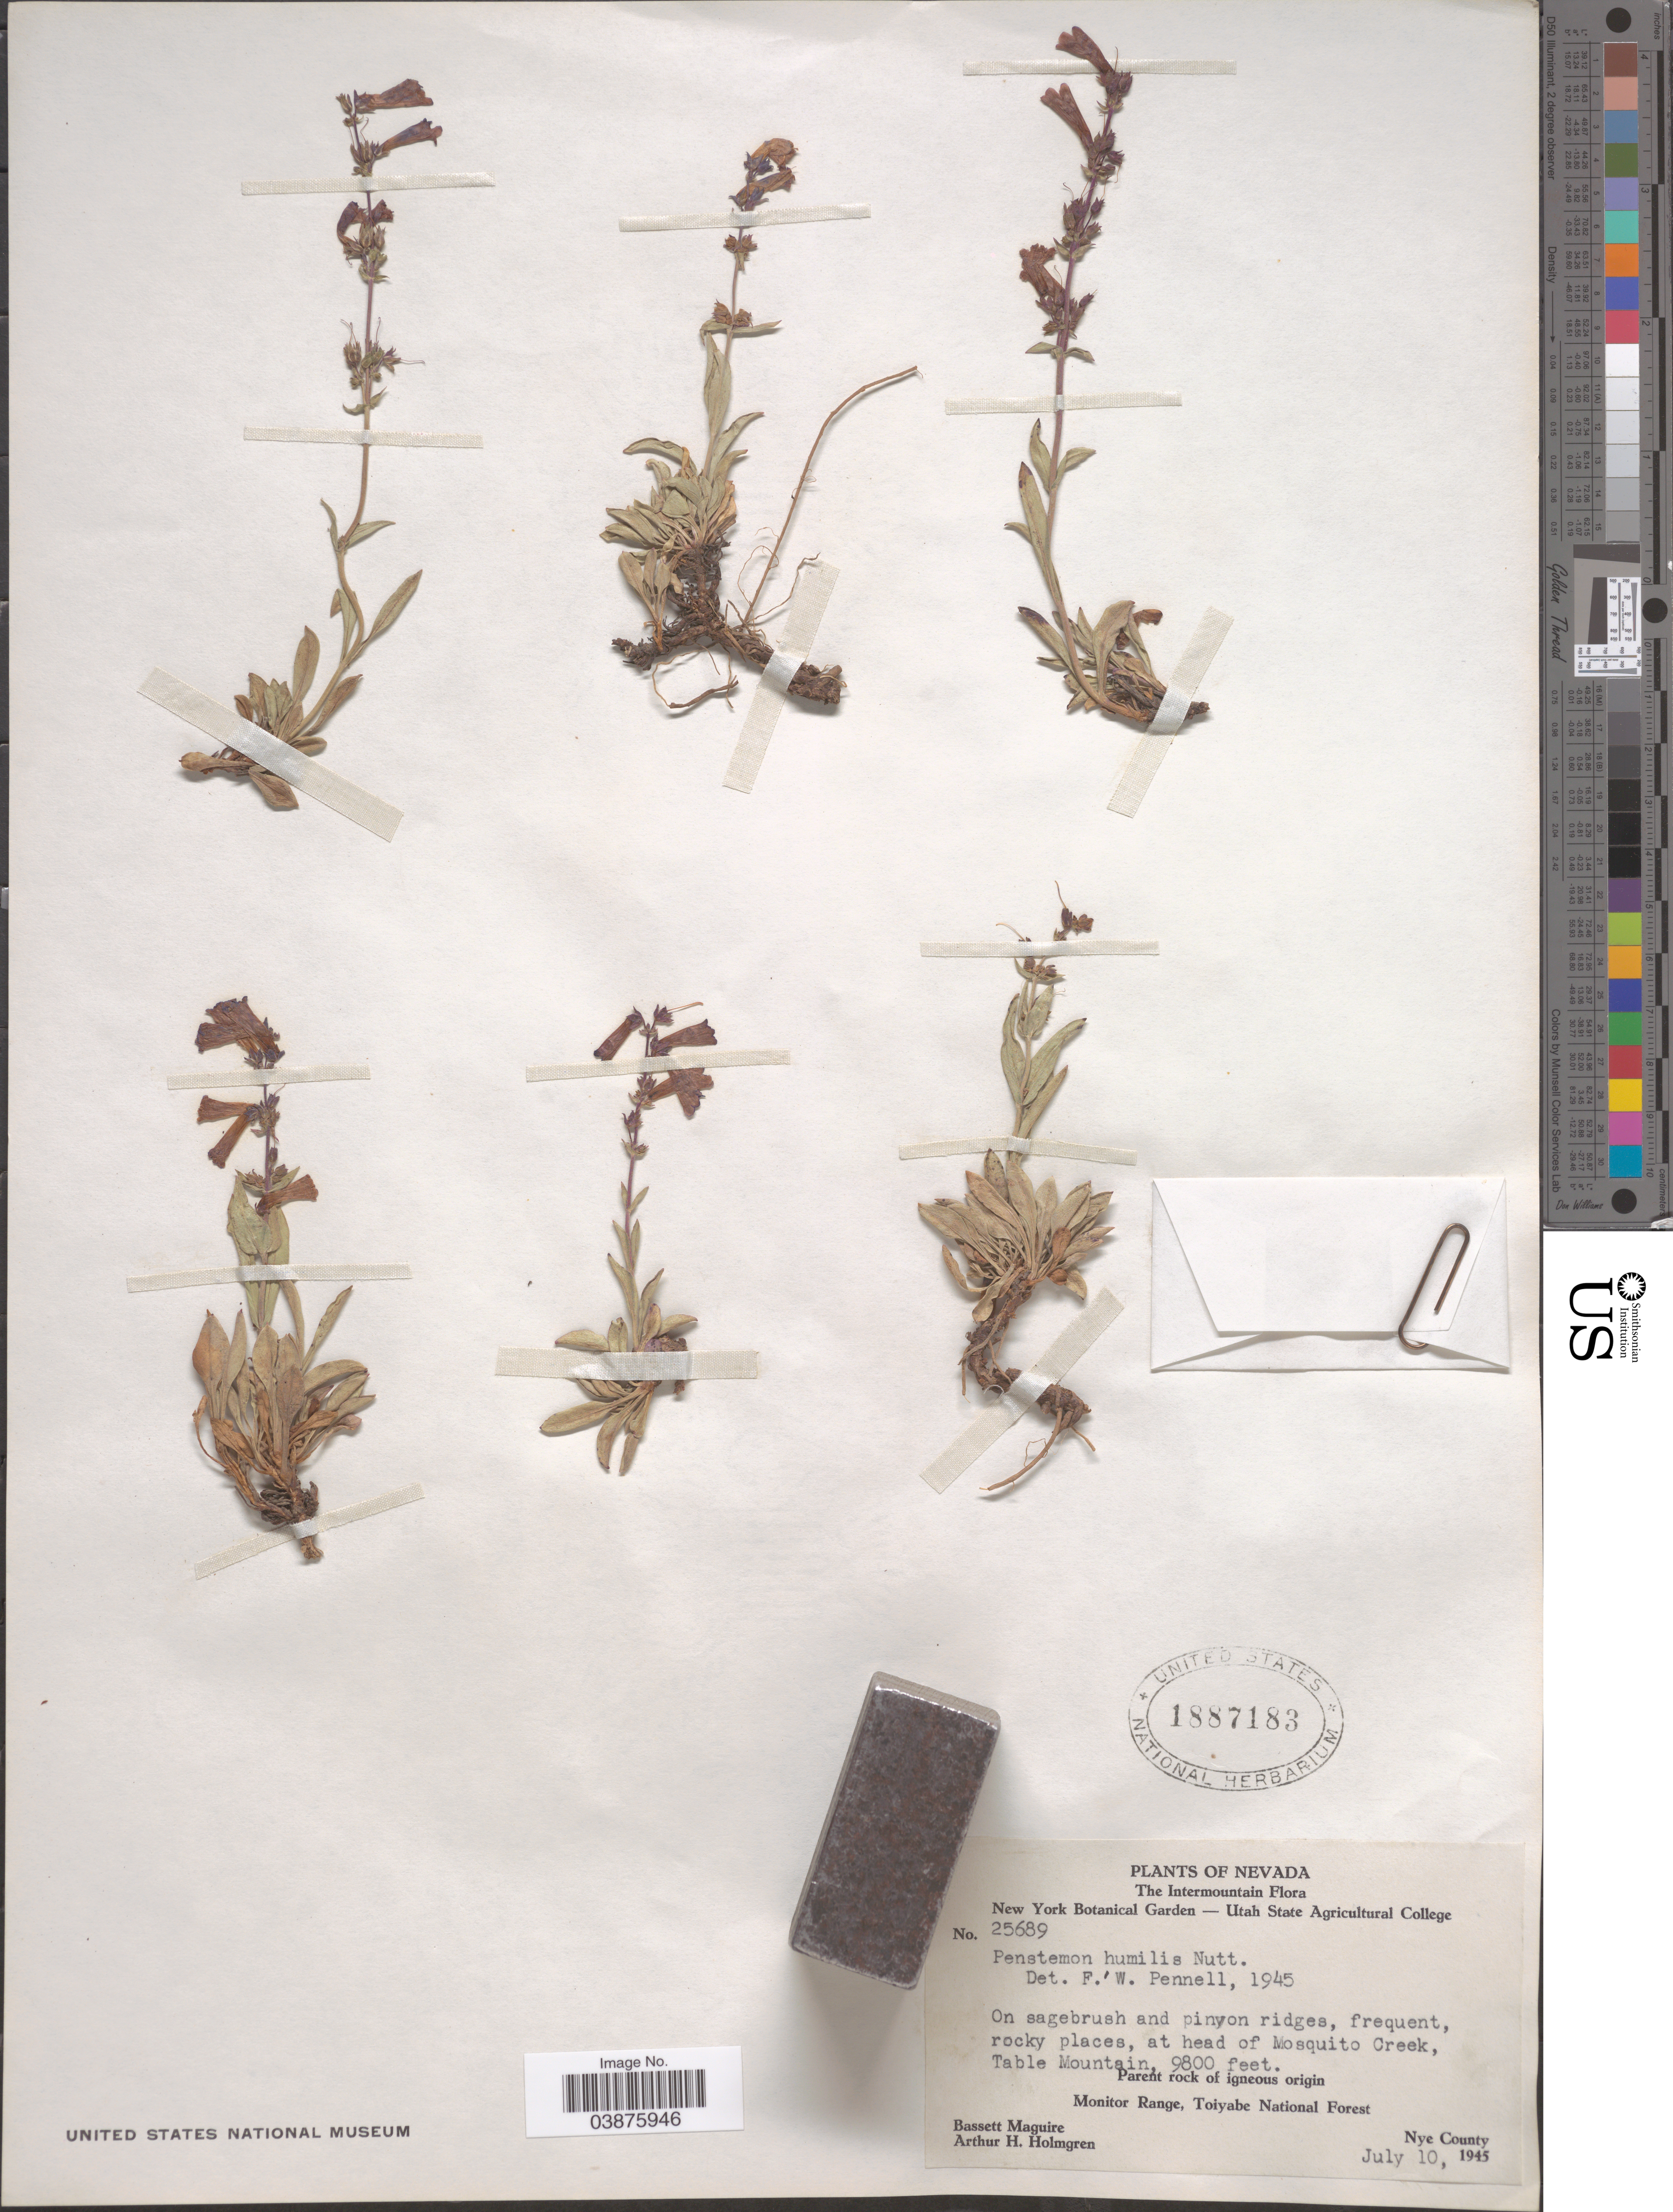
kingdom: Plantae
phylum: Tracheophyta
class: Magnoliopsida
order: Lamiales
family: Plantaginaceae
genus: Penstemon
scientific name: Penstemon humilis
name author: Nutt. ex A. Gray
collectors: B. Maguire & A. H. Holmgren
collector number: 25689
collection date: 1945-07-10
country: United States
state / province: Nevada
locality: The Intermountain. At head of Mosquito Creek, Table Mountain, Parent rock of igneous origin. Monitor Range, Toiyabe National Forest. Nye County.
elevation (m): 2987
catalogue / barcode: US 1887183